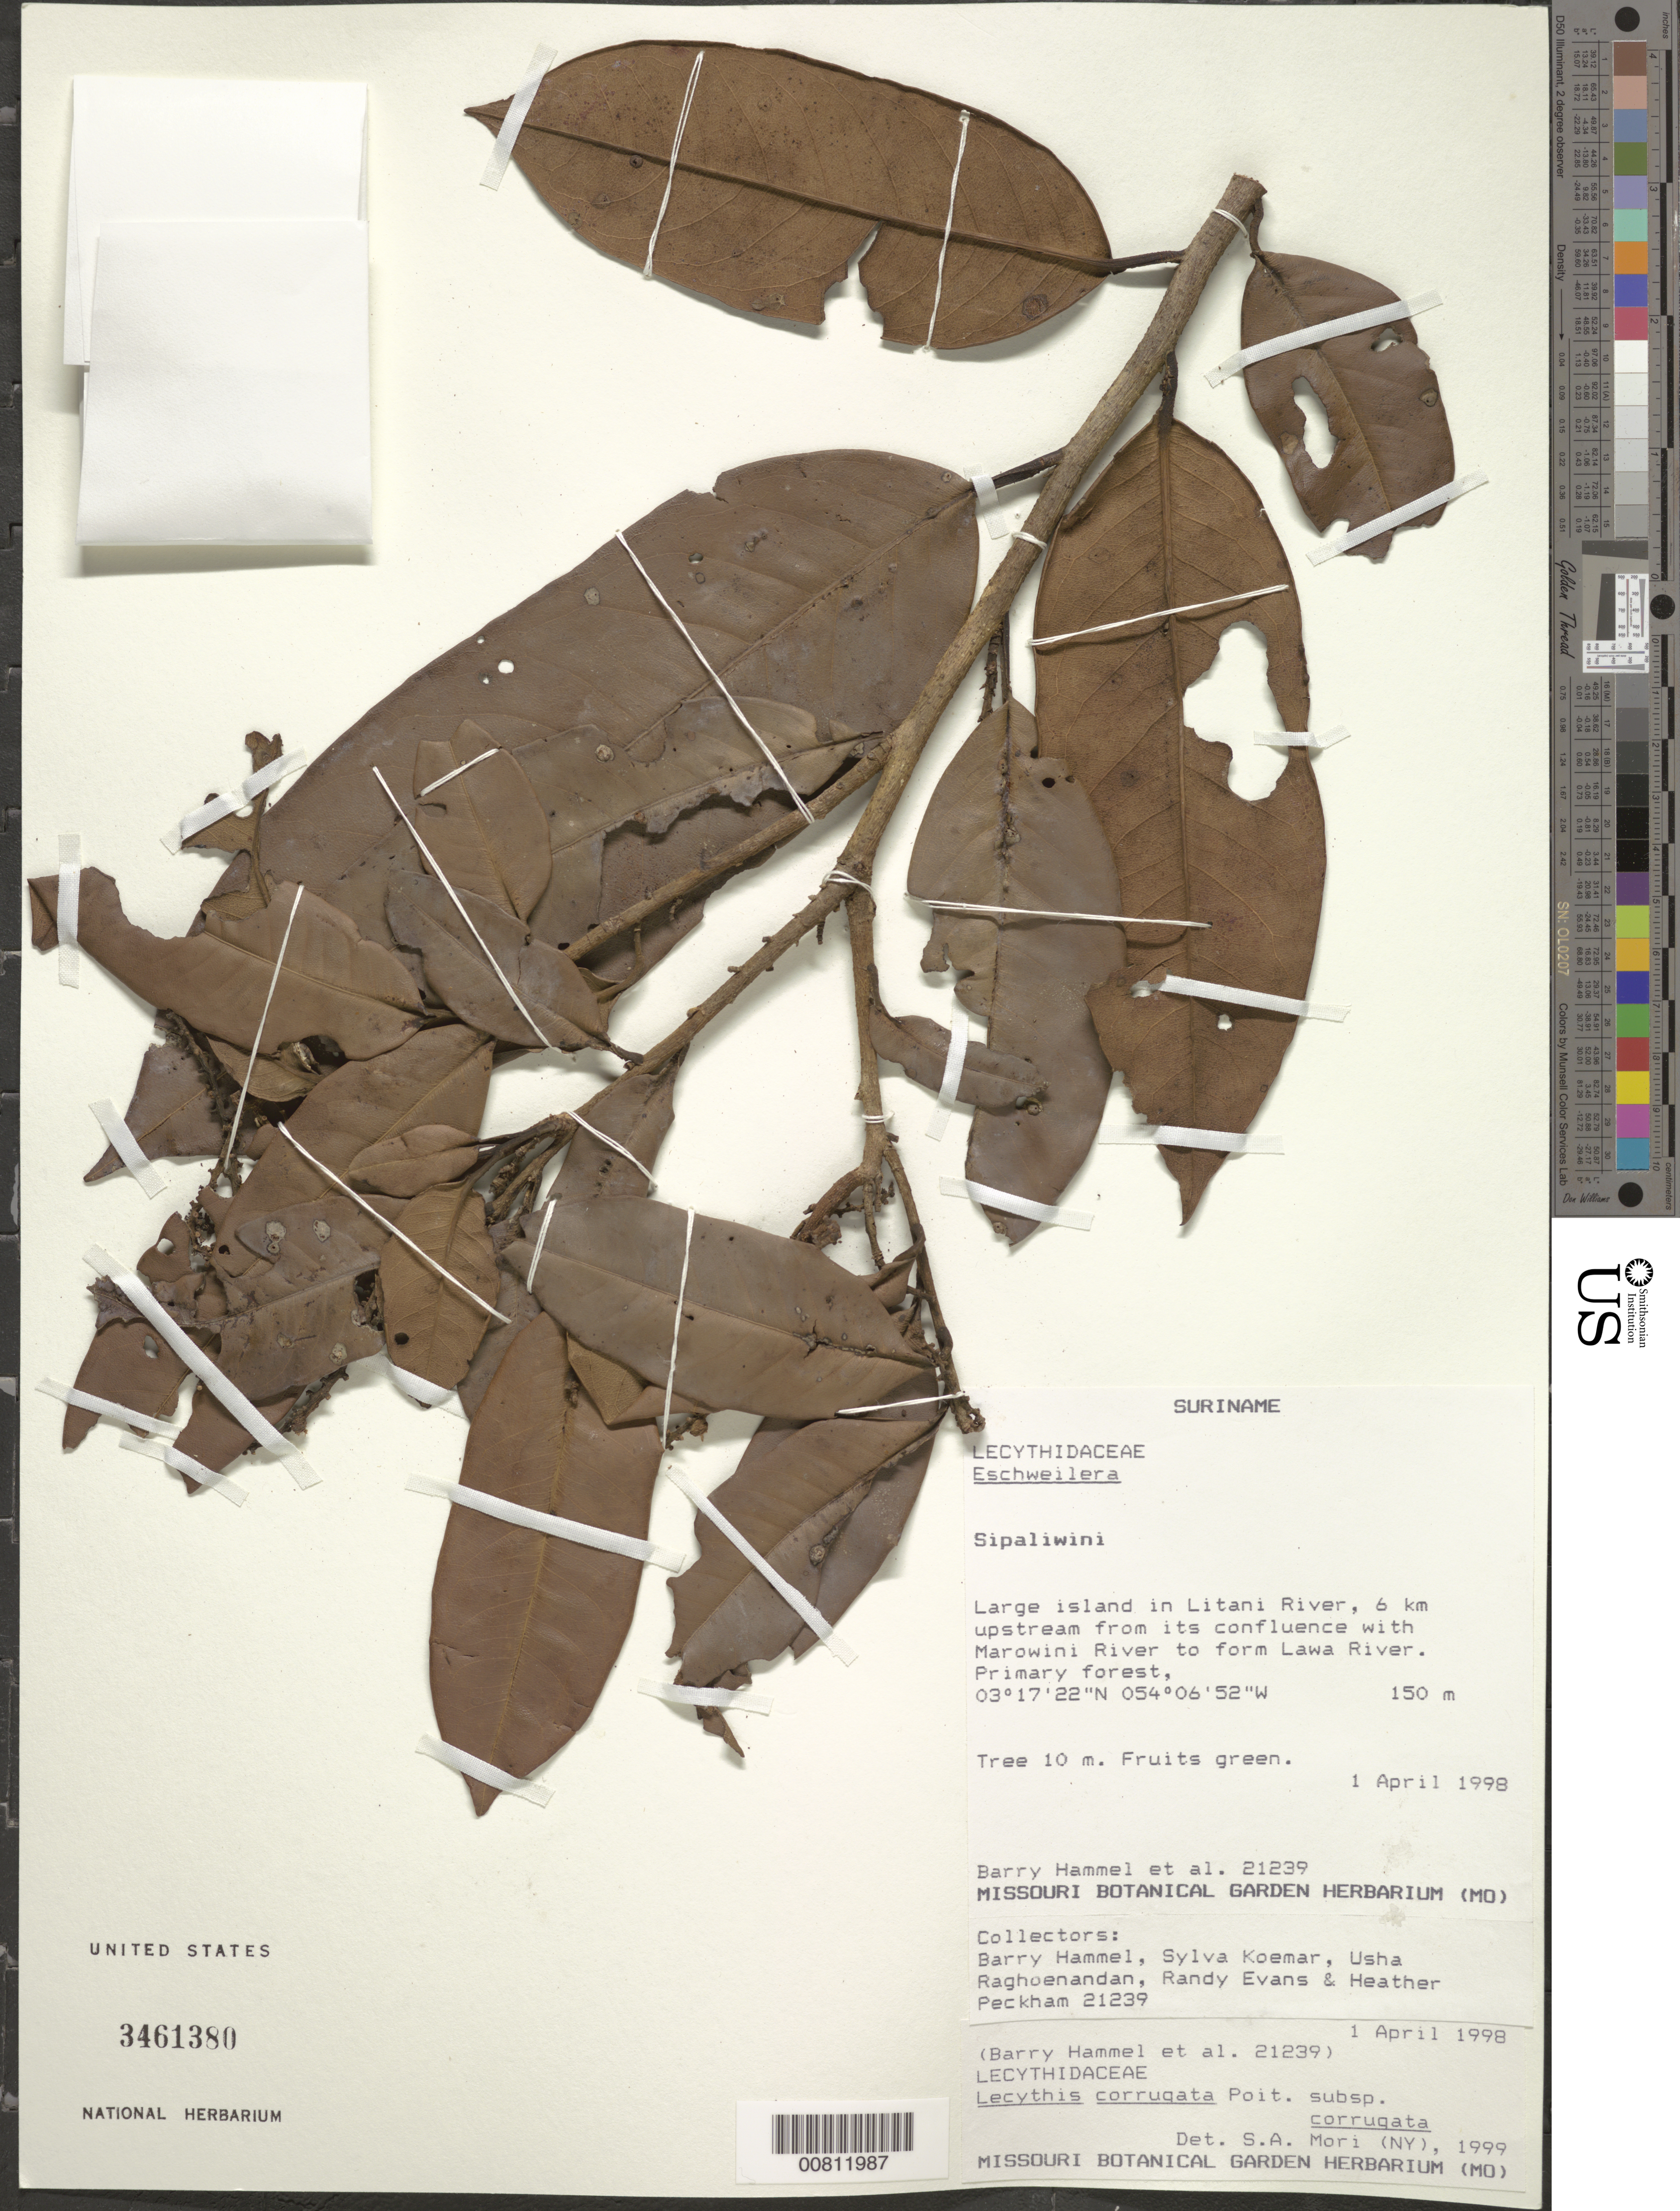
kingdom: Plantae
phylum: Tracheophyta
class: Magnoliopsida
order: Ericales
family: Lecythidaceae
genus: Lecythis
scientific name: Lecythis corrugata subsp. corrugata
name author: Poit.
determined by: Mori, Scott A.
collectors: B. Hammel, S. Mori, U. Raghoenandan, R. Evans & H. Peckham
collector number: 21239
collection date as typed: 1-Apr-98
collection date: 1998-04-01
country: Suriname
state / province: Sipaliwini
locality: Litani R., 6 km upstream from confl. with Marowini R. to form Lawa R.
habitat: Primary forest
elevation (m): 150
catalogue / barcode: US 3461380